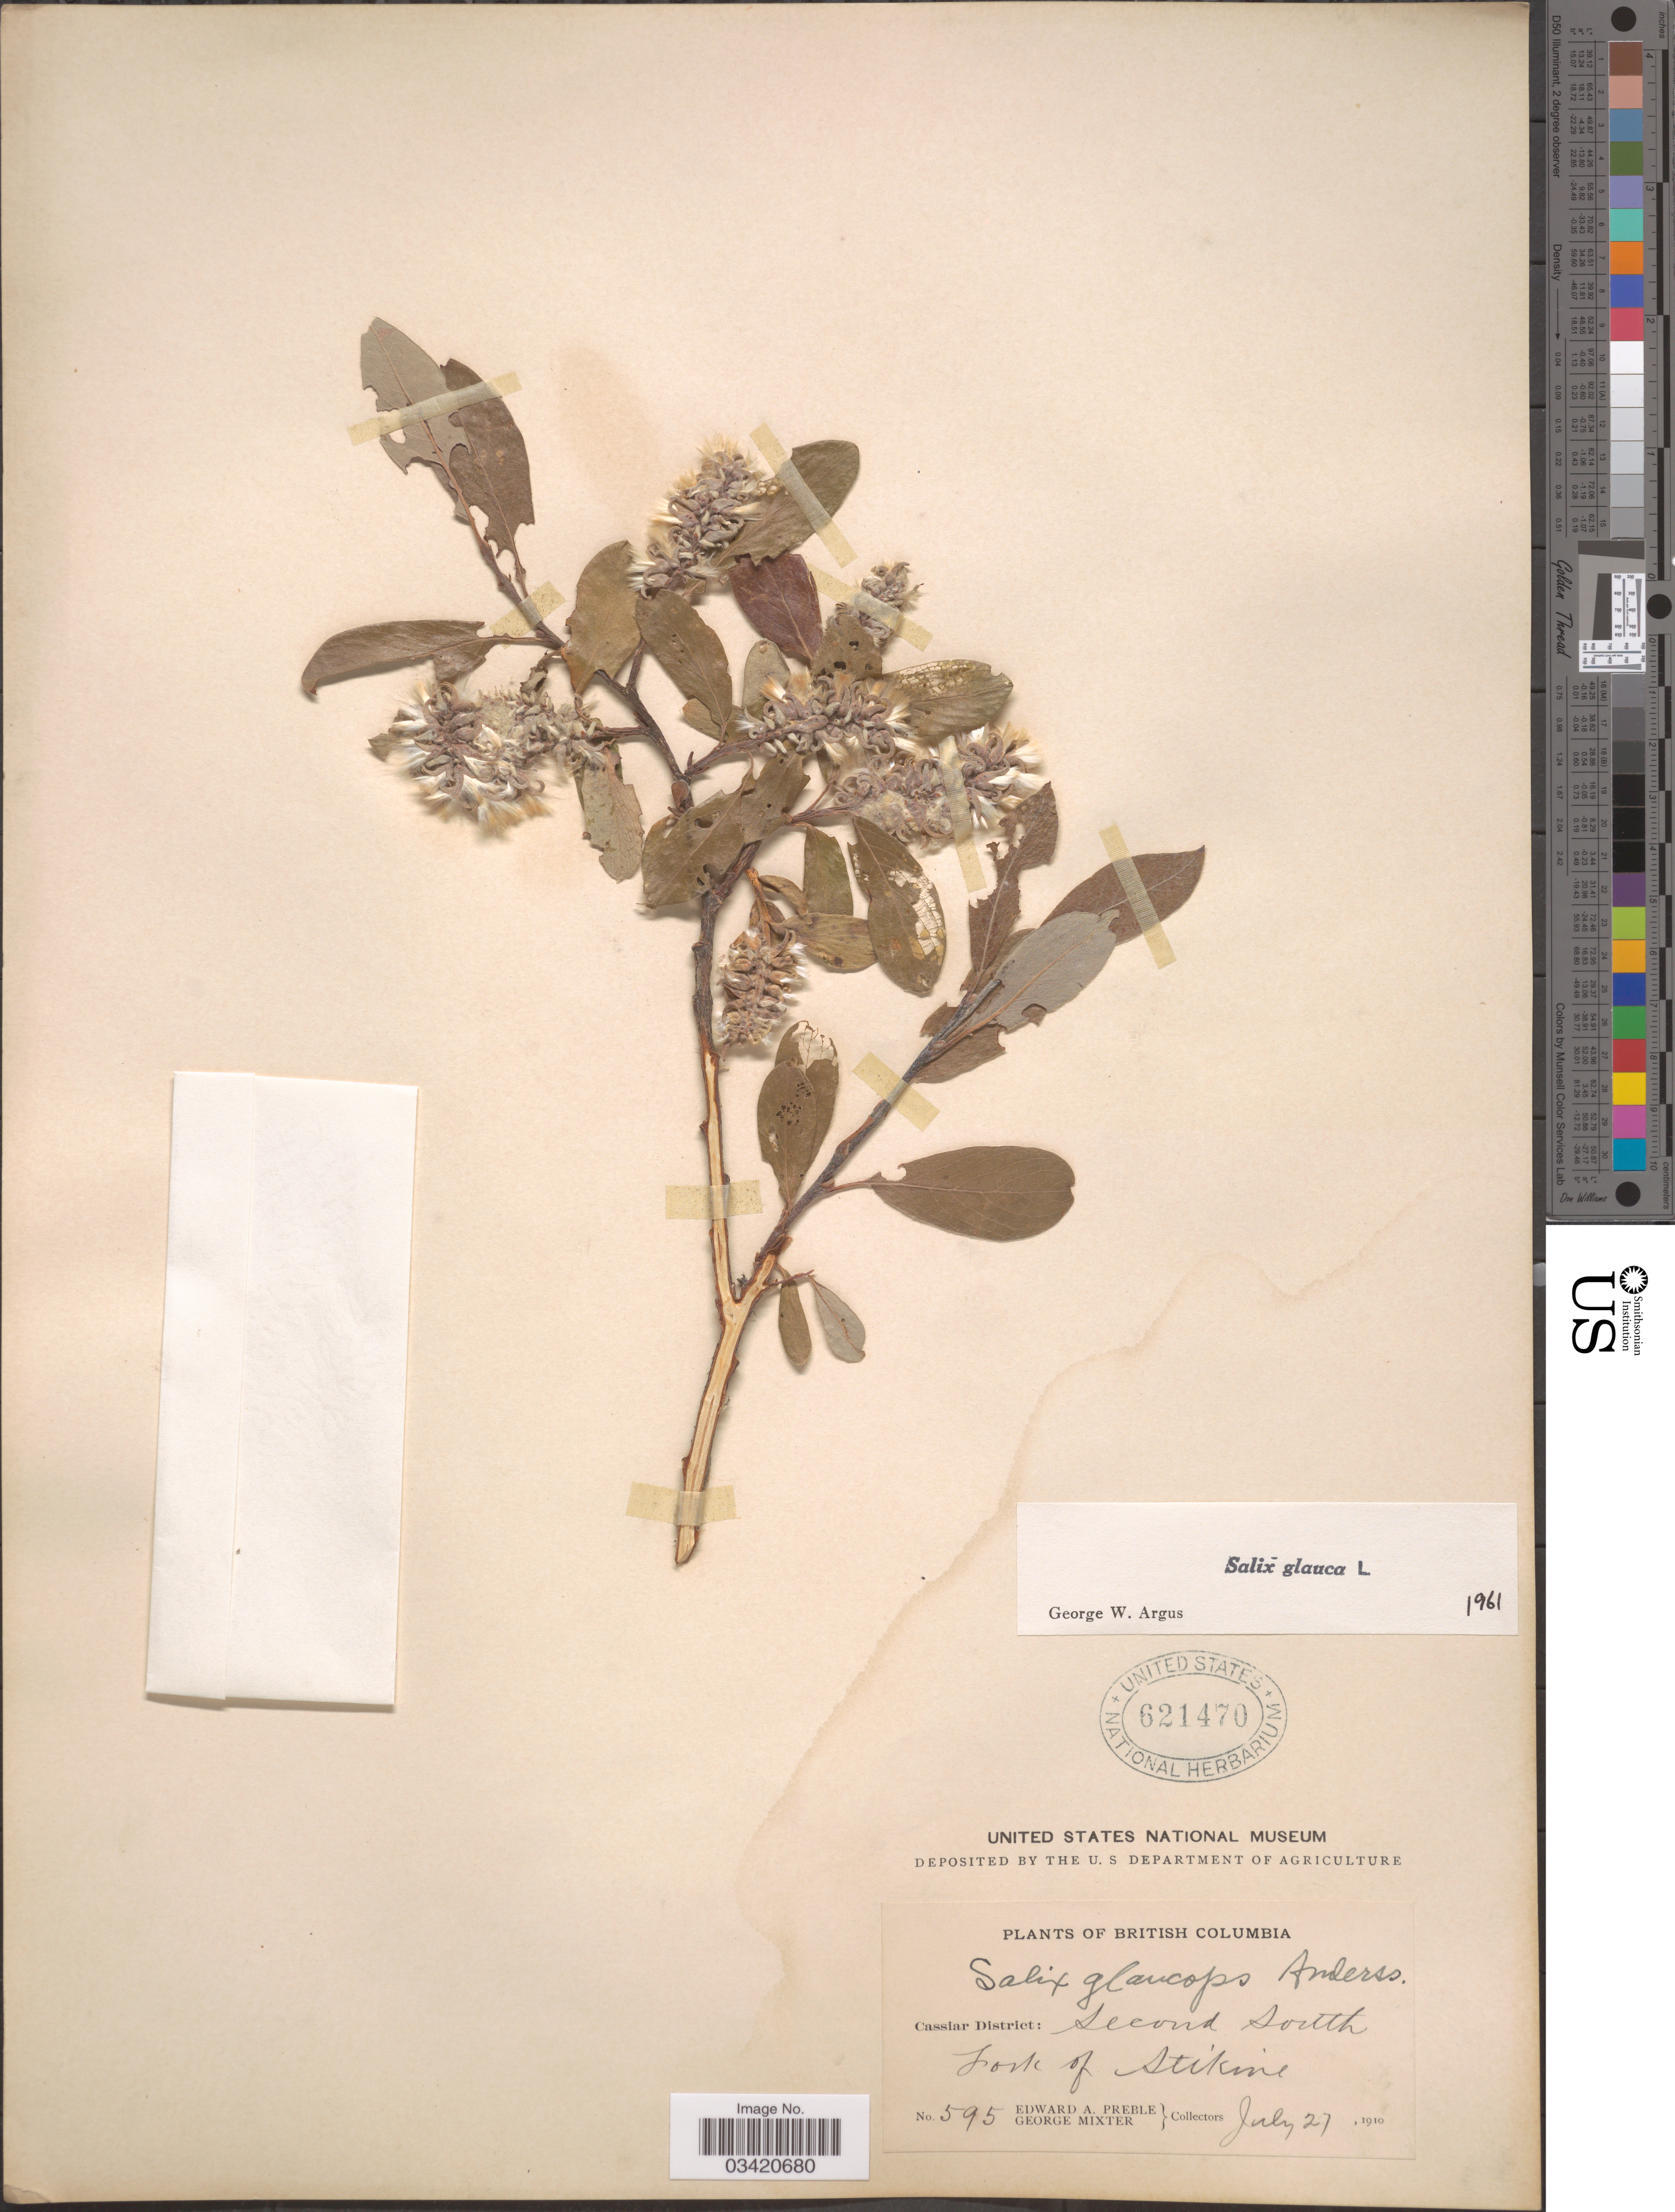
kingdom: Plantae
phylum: Tracheophyta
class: Magnoliopsida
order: Malpighiales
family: Salicaceae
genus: Salix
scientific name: Salix glauca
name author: L.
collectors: E. Preble & G. Mixter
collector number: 595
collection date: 1910-07-27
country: Canada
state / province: British Columbia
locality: Cassiar District: Second South Fork of Stikine.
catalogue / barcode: US 621470